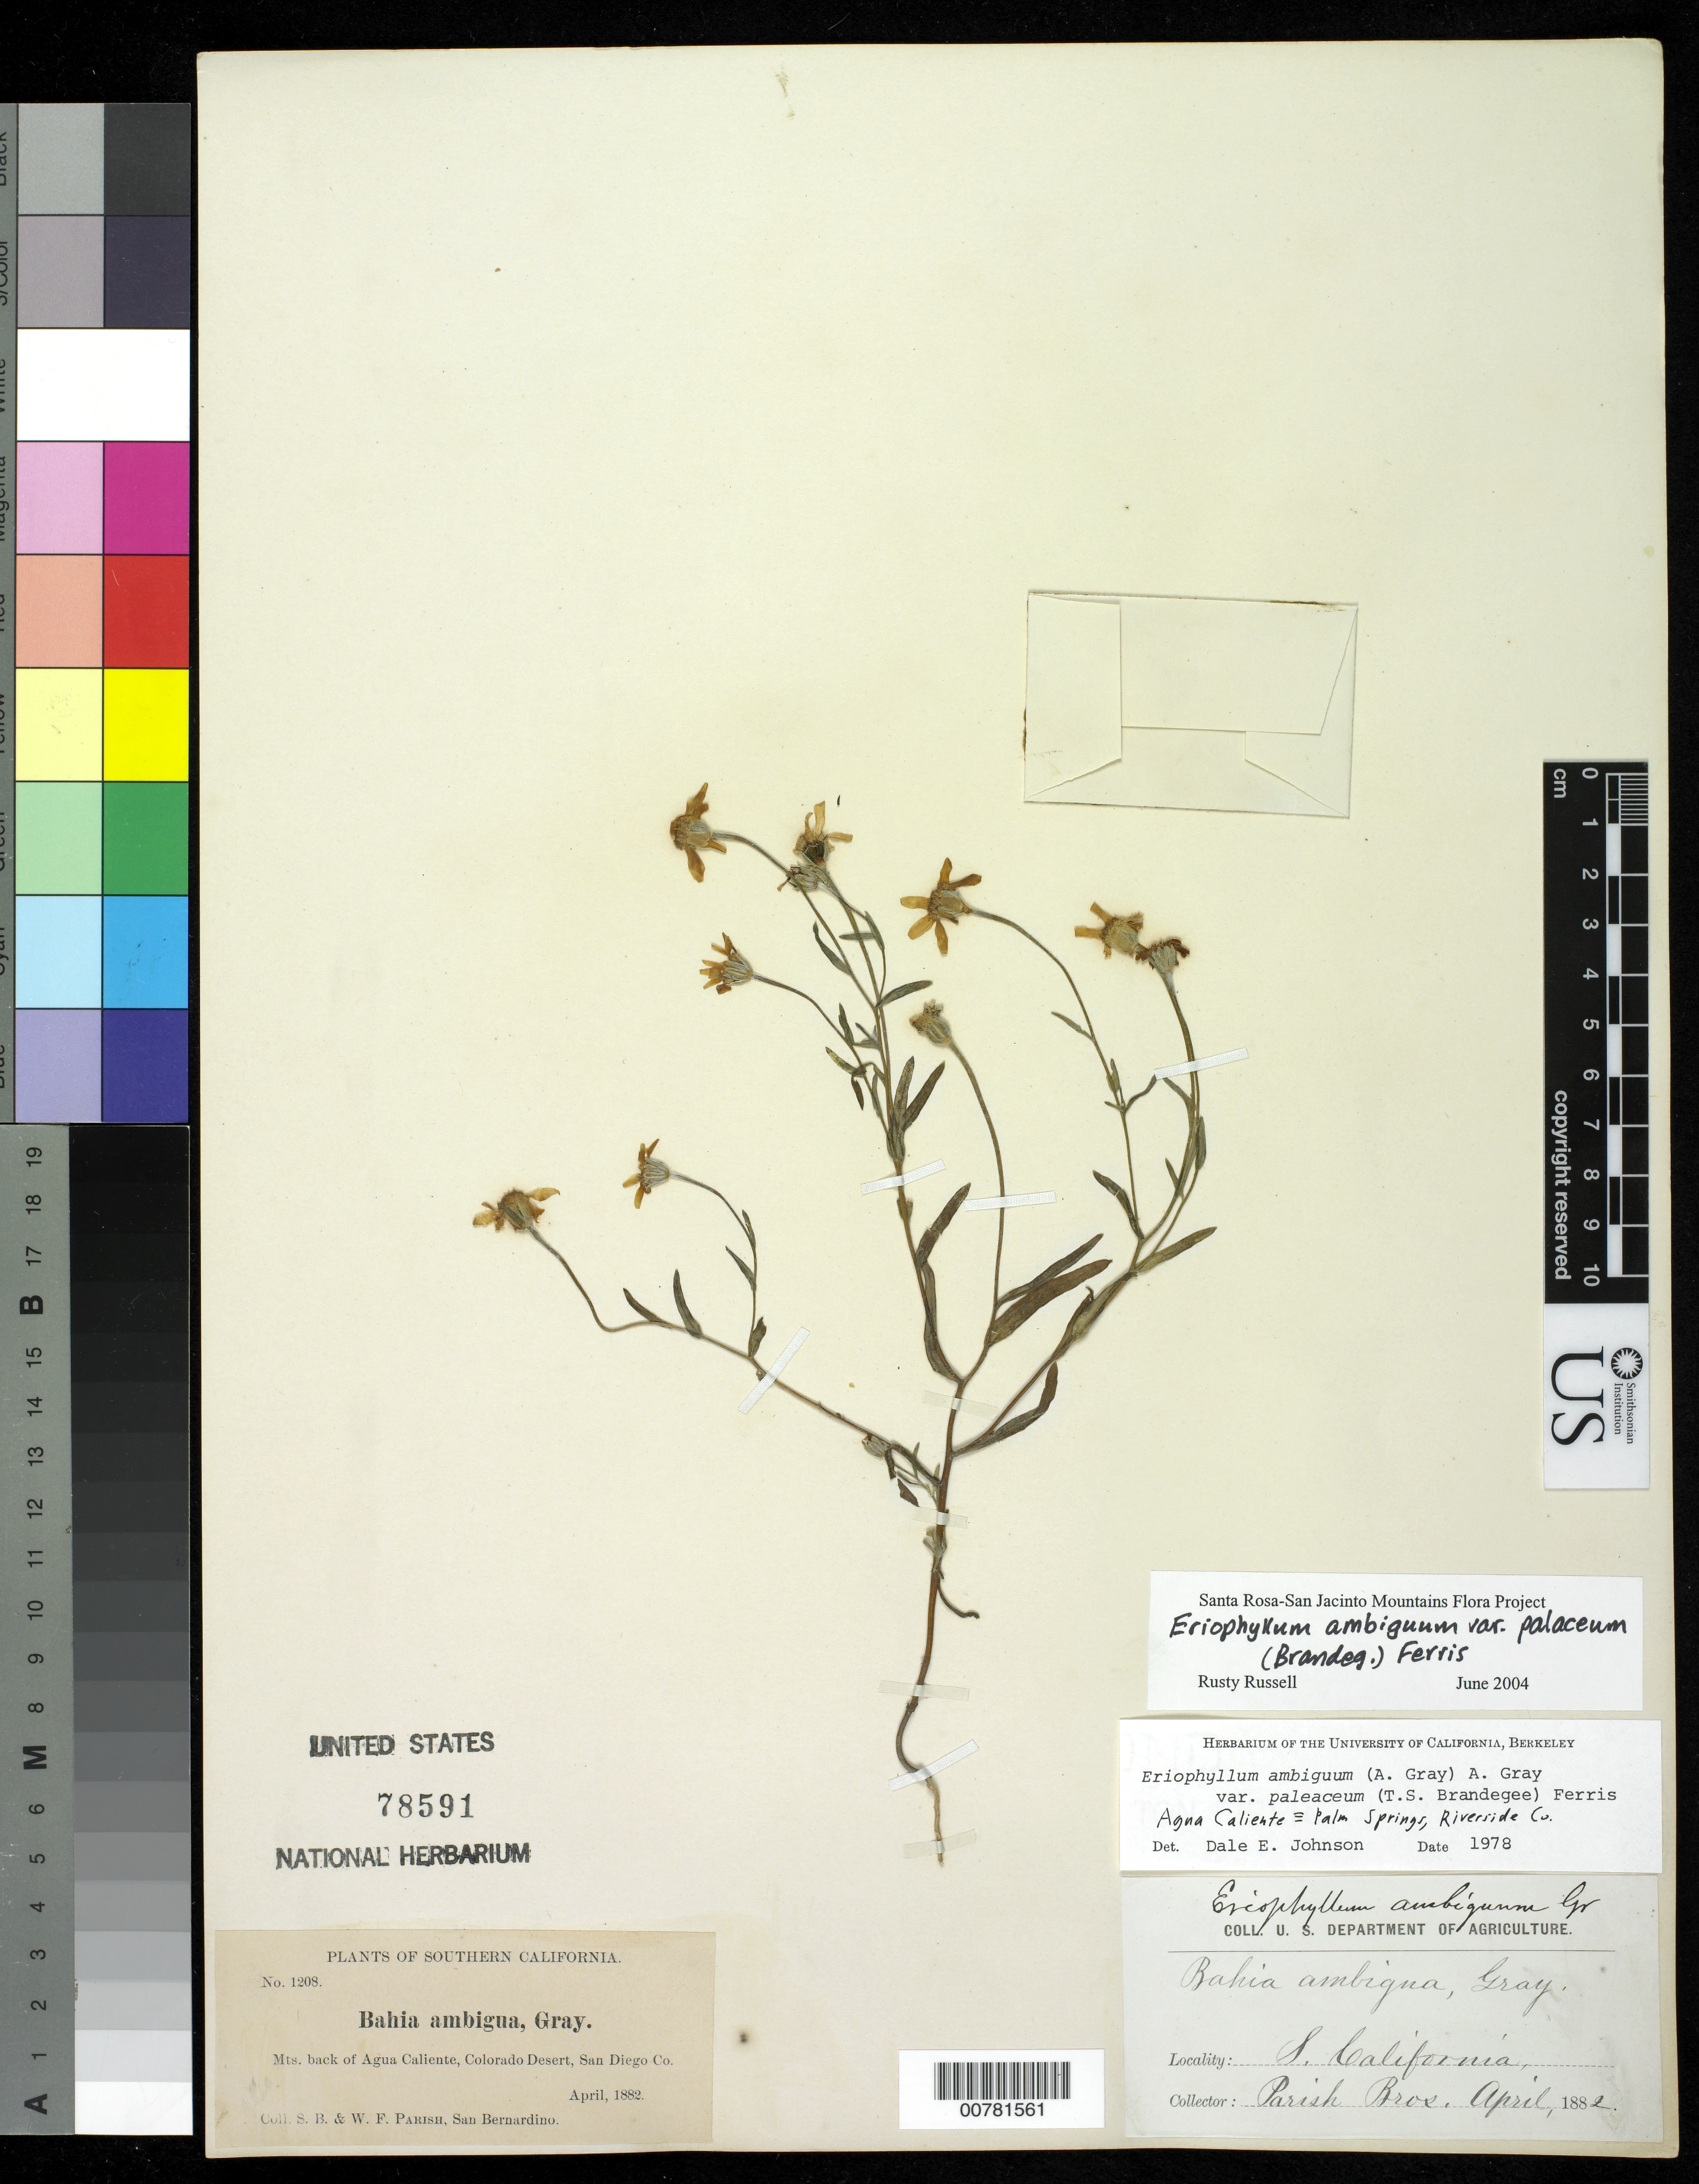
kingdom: Plantae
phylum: Tracheophyta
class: Magnoliopsida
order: Asterales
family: Asteraceae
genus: Eriophyllum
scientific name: Eriophyllum ambiguum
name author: (A. Gray) A. Gray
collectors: S. B. Parish & W. F. Parish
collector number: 1208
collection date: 1882-04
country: United States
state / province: California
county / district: San Diego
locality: Southern California, Mts. back of Agua Caliente, Colorado Desert, San Diego Co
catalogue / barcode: US 78591